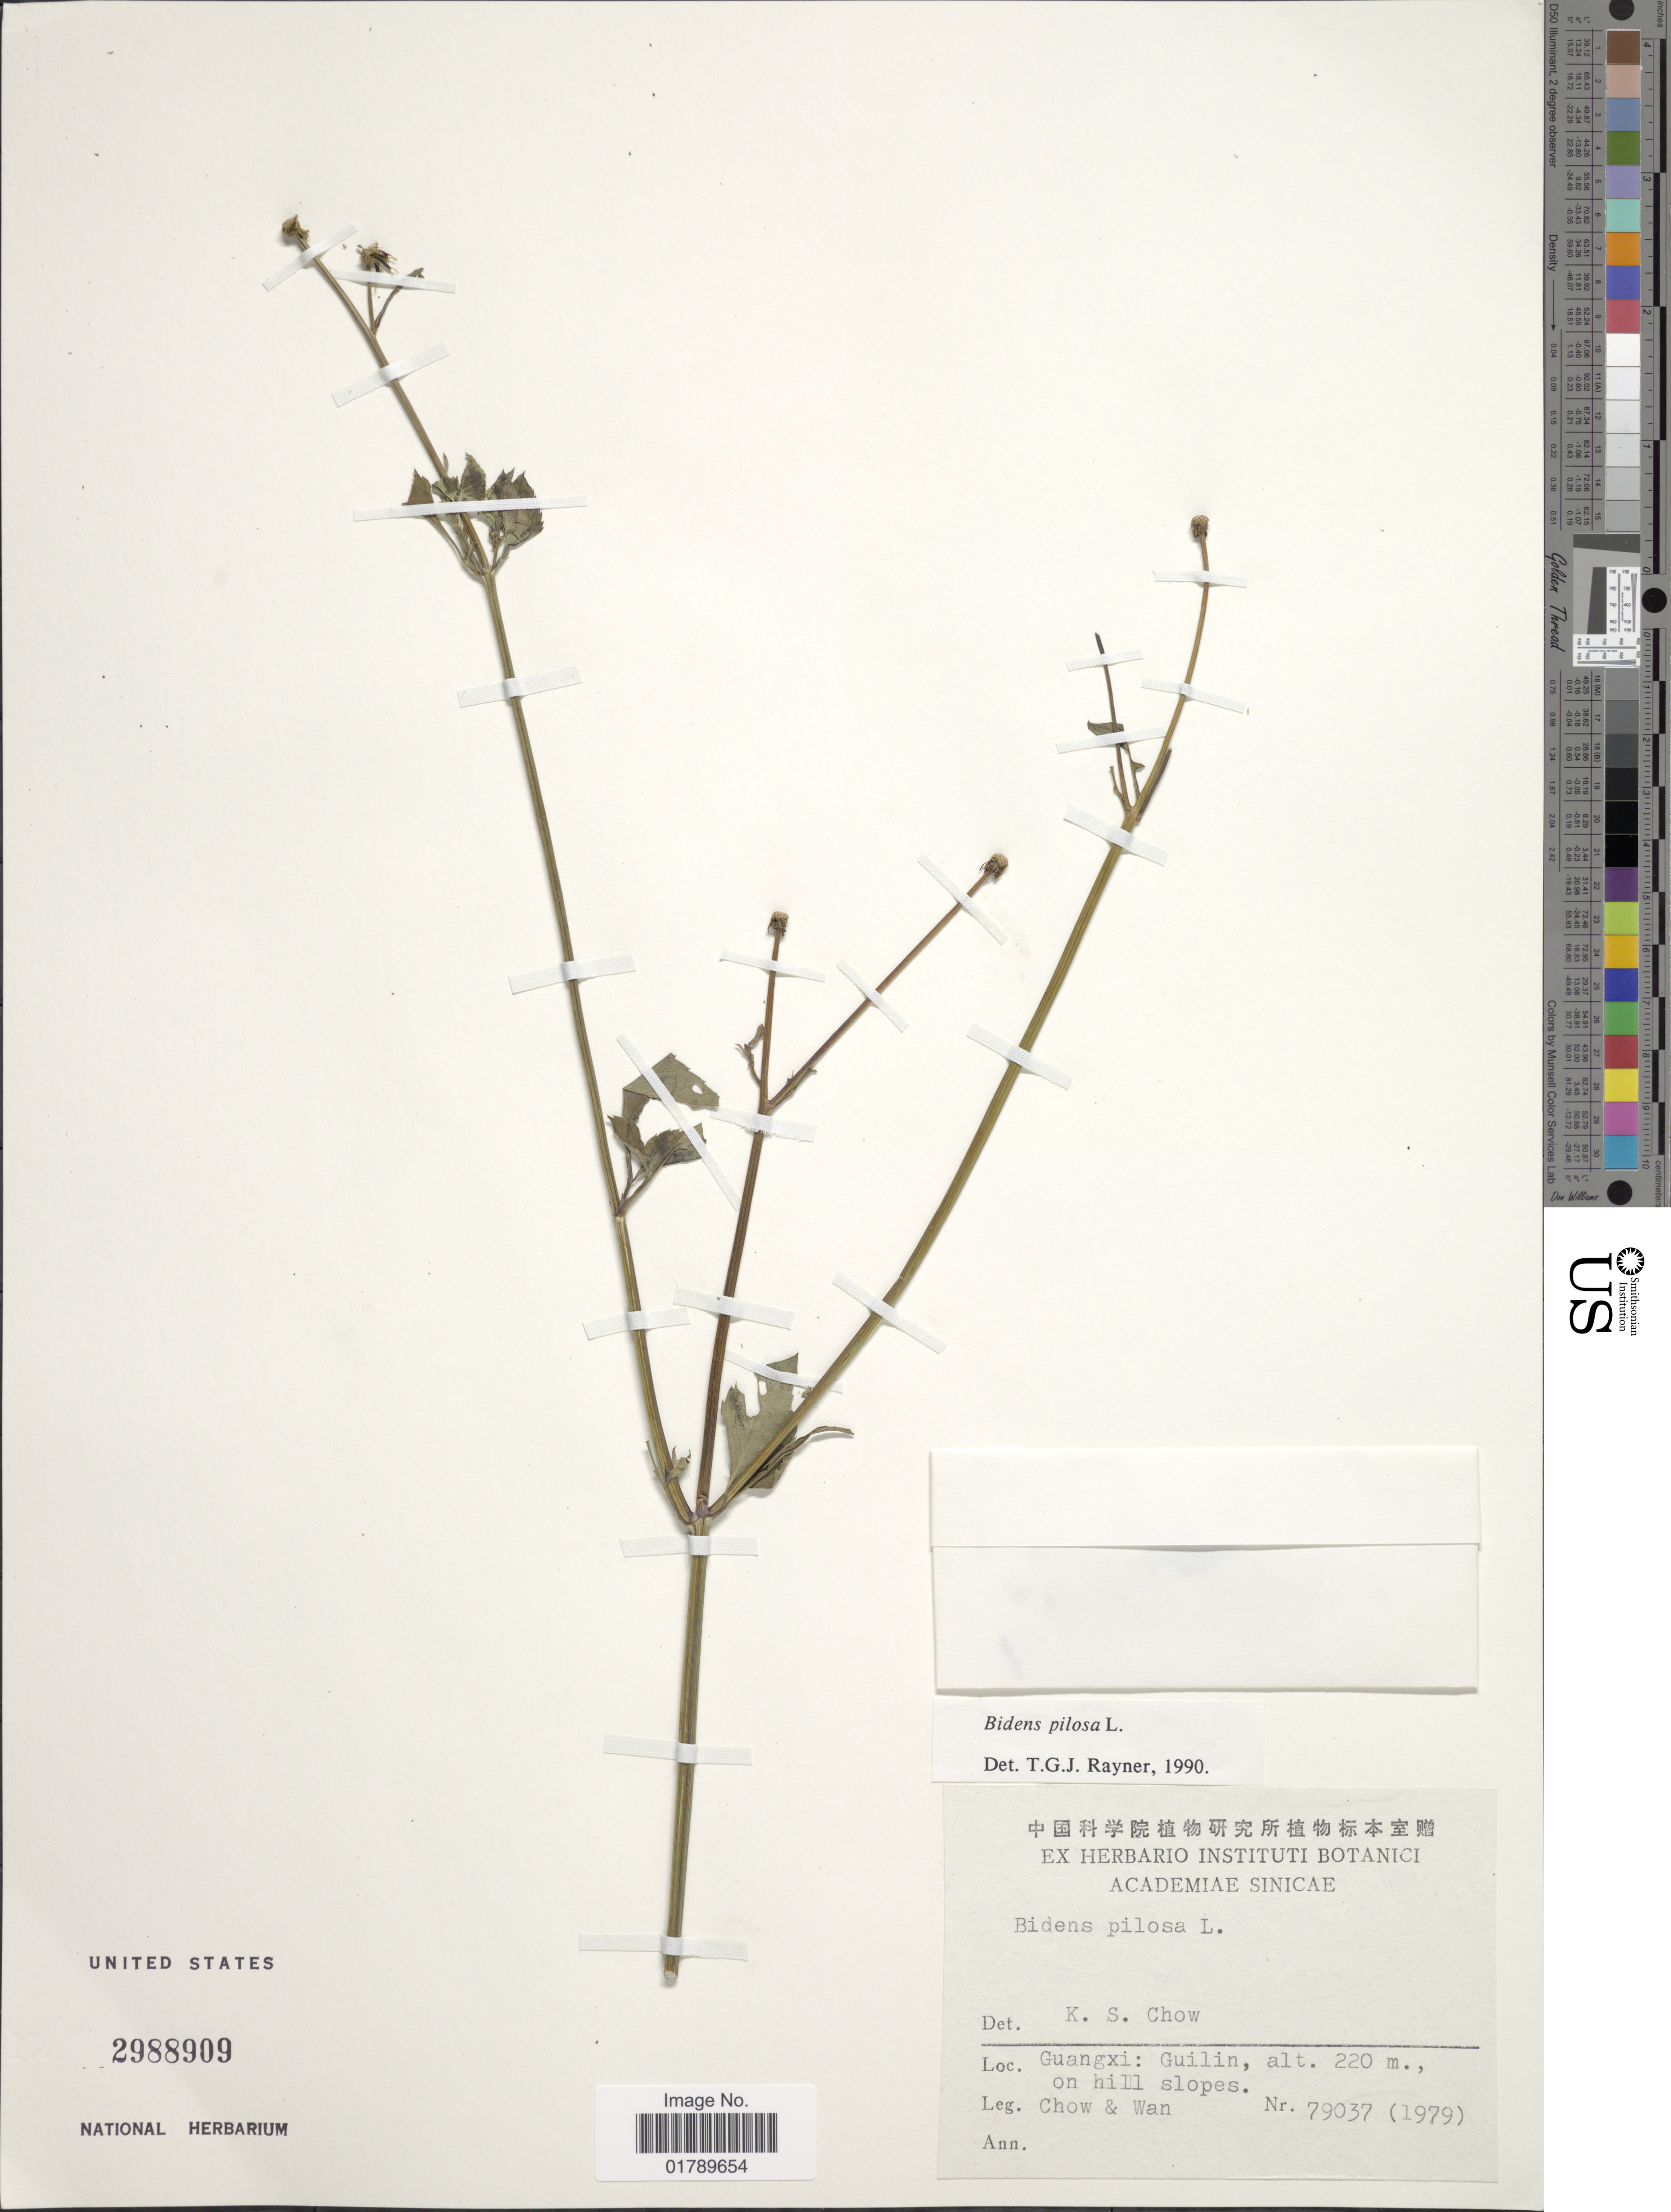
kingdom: Plantae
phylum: Tracheophyta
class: Magnoliopsida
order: Asterales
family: Asteraceae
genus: Bidens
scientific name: Bidens pilosa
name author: L.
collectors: Chow, -- & -. Wan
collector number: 79037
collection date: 1979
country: China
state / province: Guangxi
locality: Guangxi: Guilin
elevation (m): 220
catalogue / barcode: US 2988909